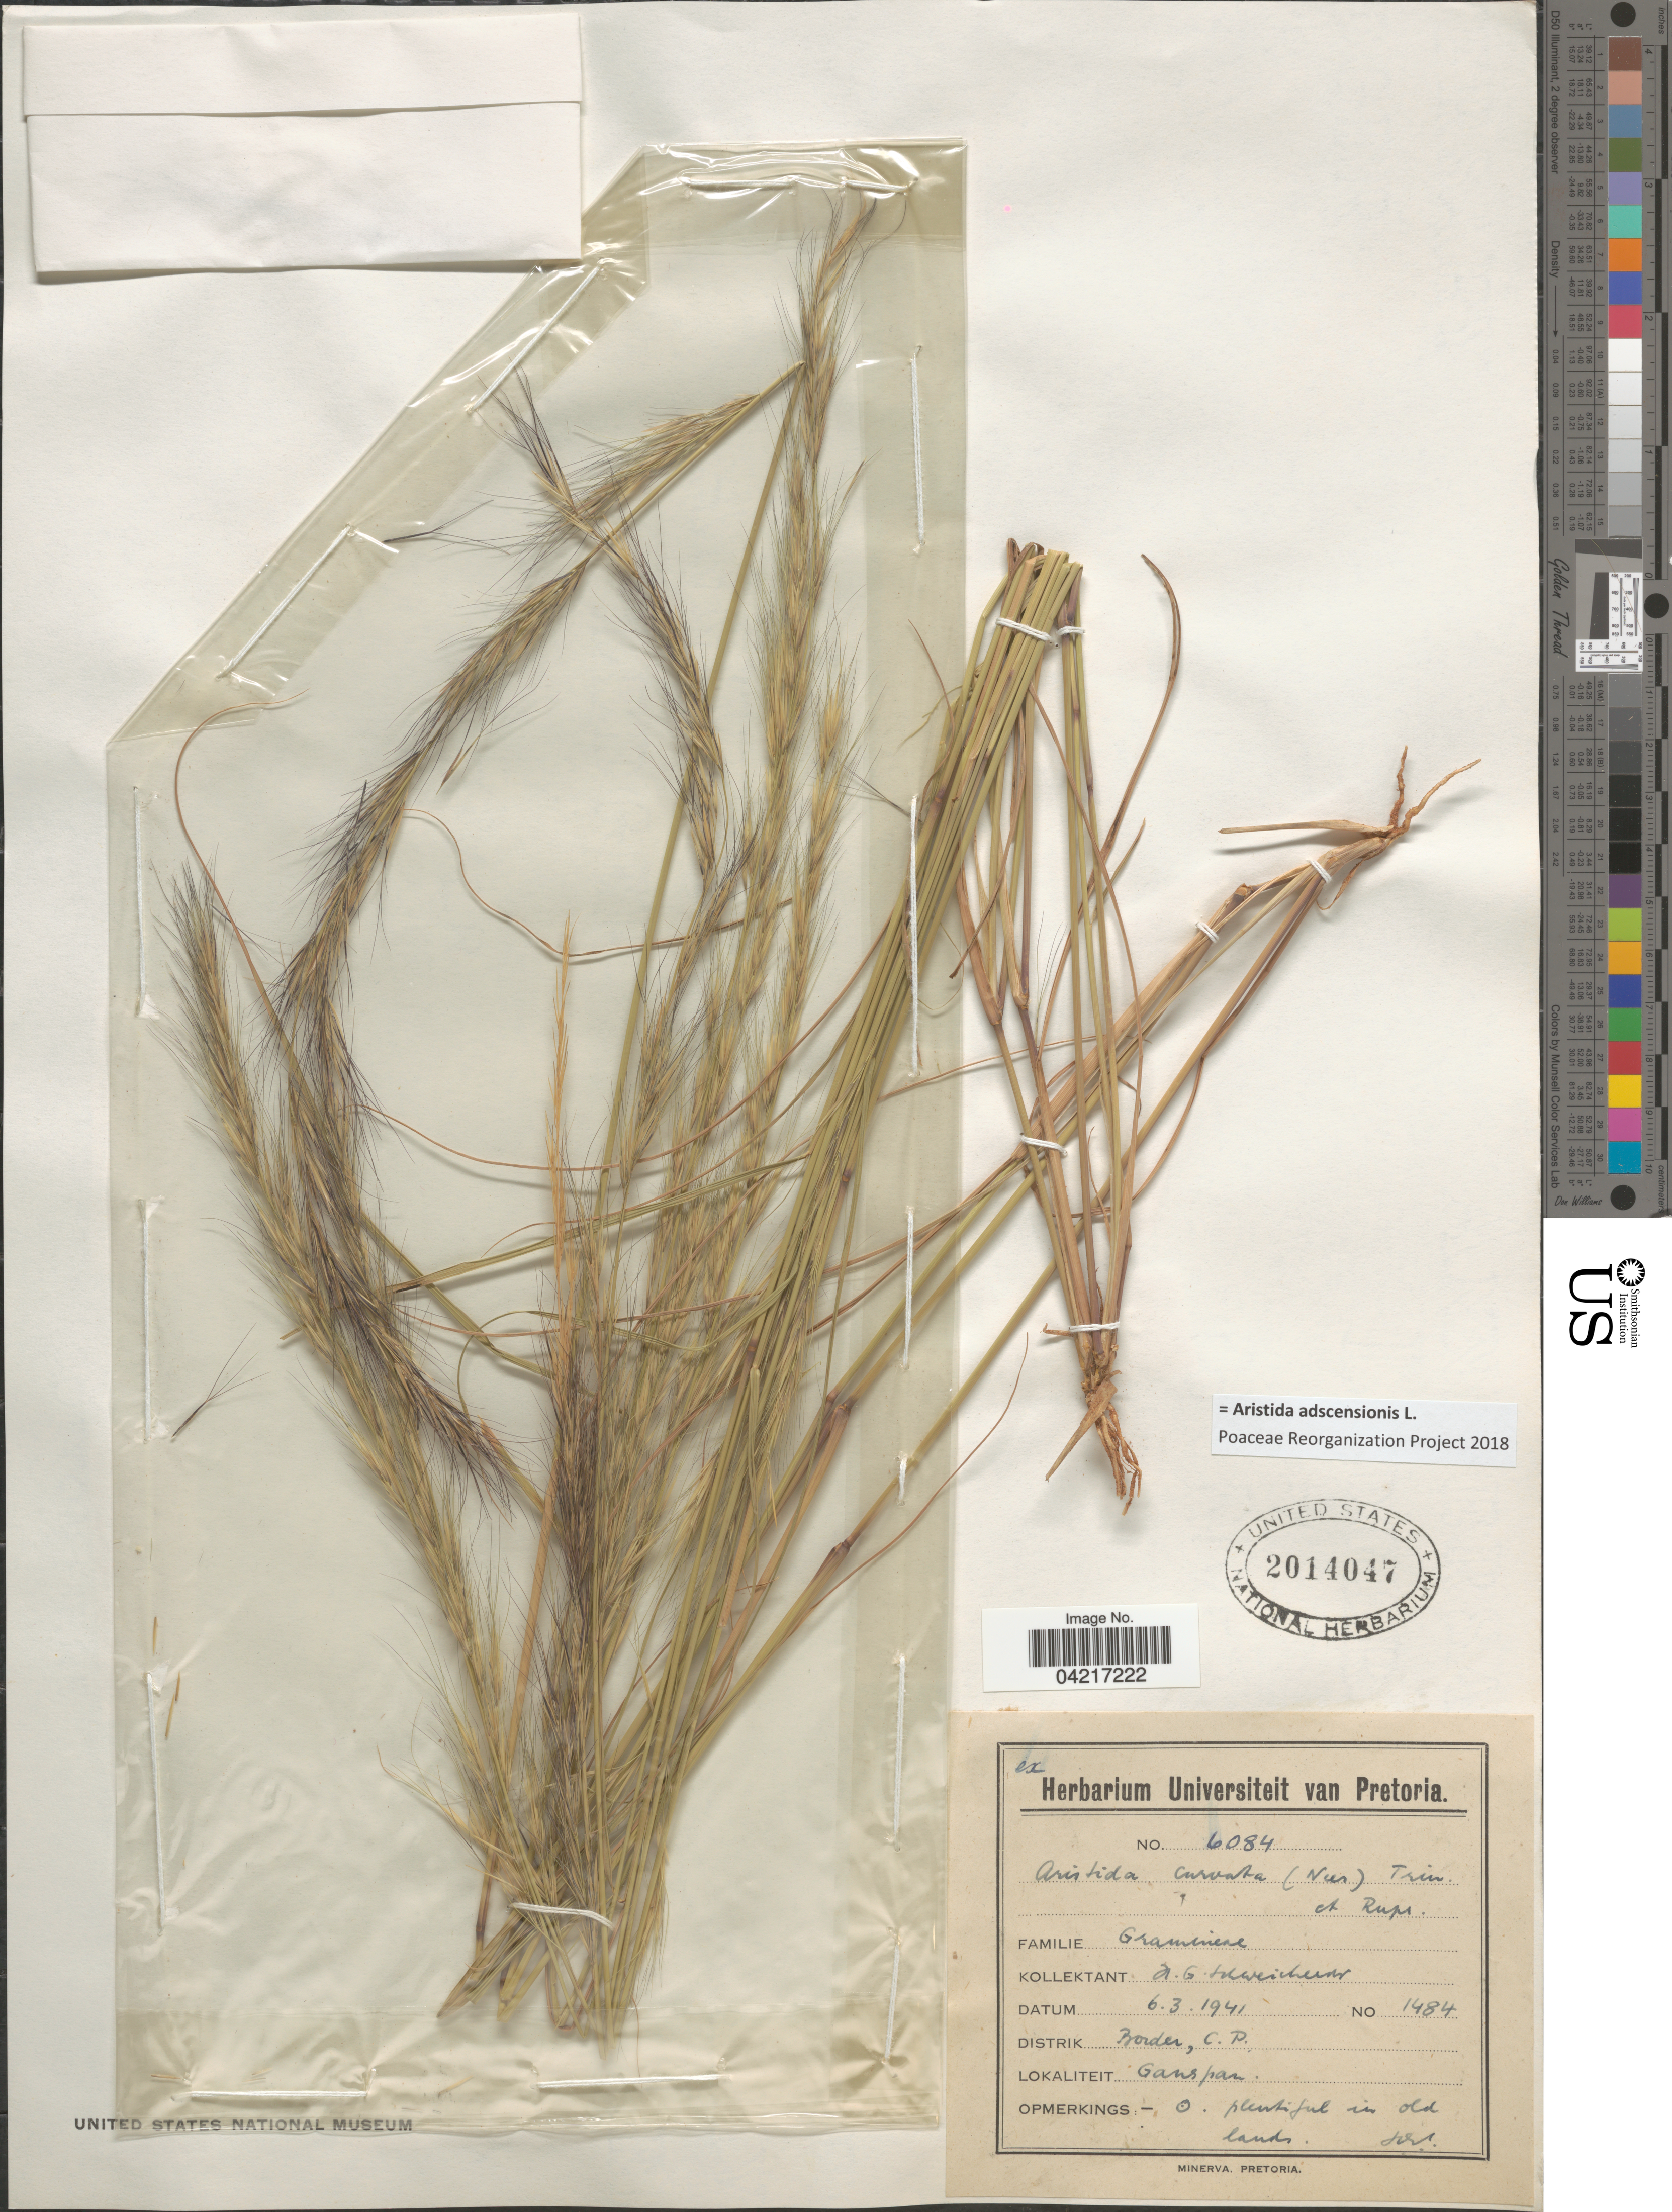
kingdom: Plantae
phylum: Tracheophyta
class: Liliopsida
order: Poales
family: Poaceae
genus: Aristida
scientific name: Aristida adscensionis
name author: L.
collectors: H. Schweickerdt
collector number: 1484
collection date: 1941-03-06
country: South Africa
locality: Border, C. P.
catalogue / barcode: US 2014047